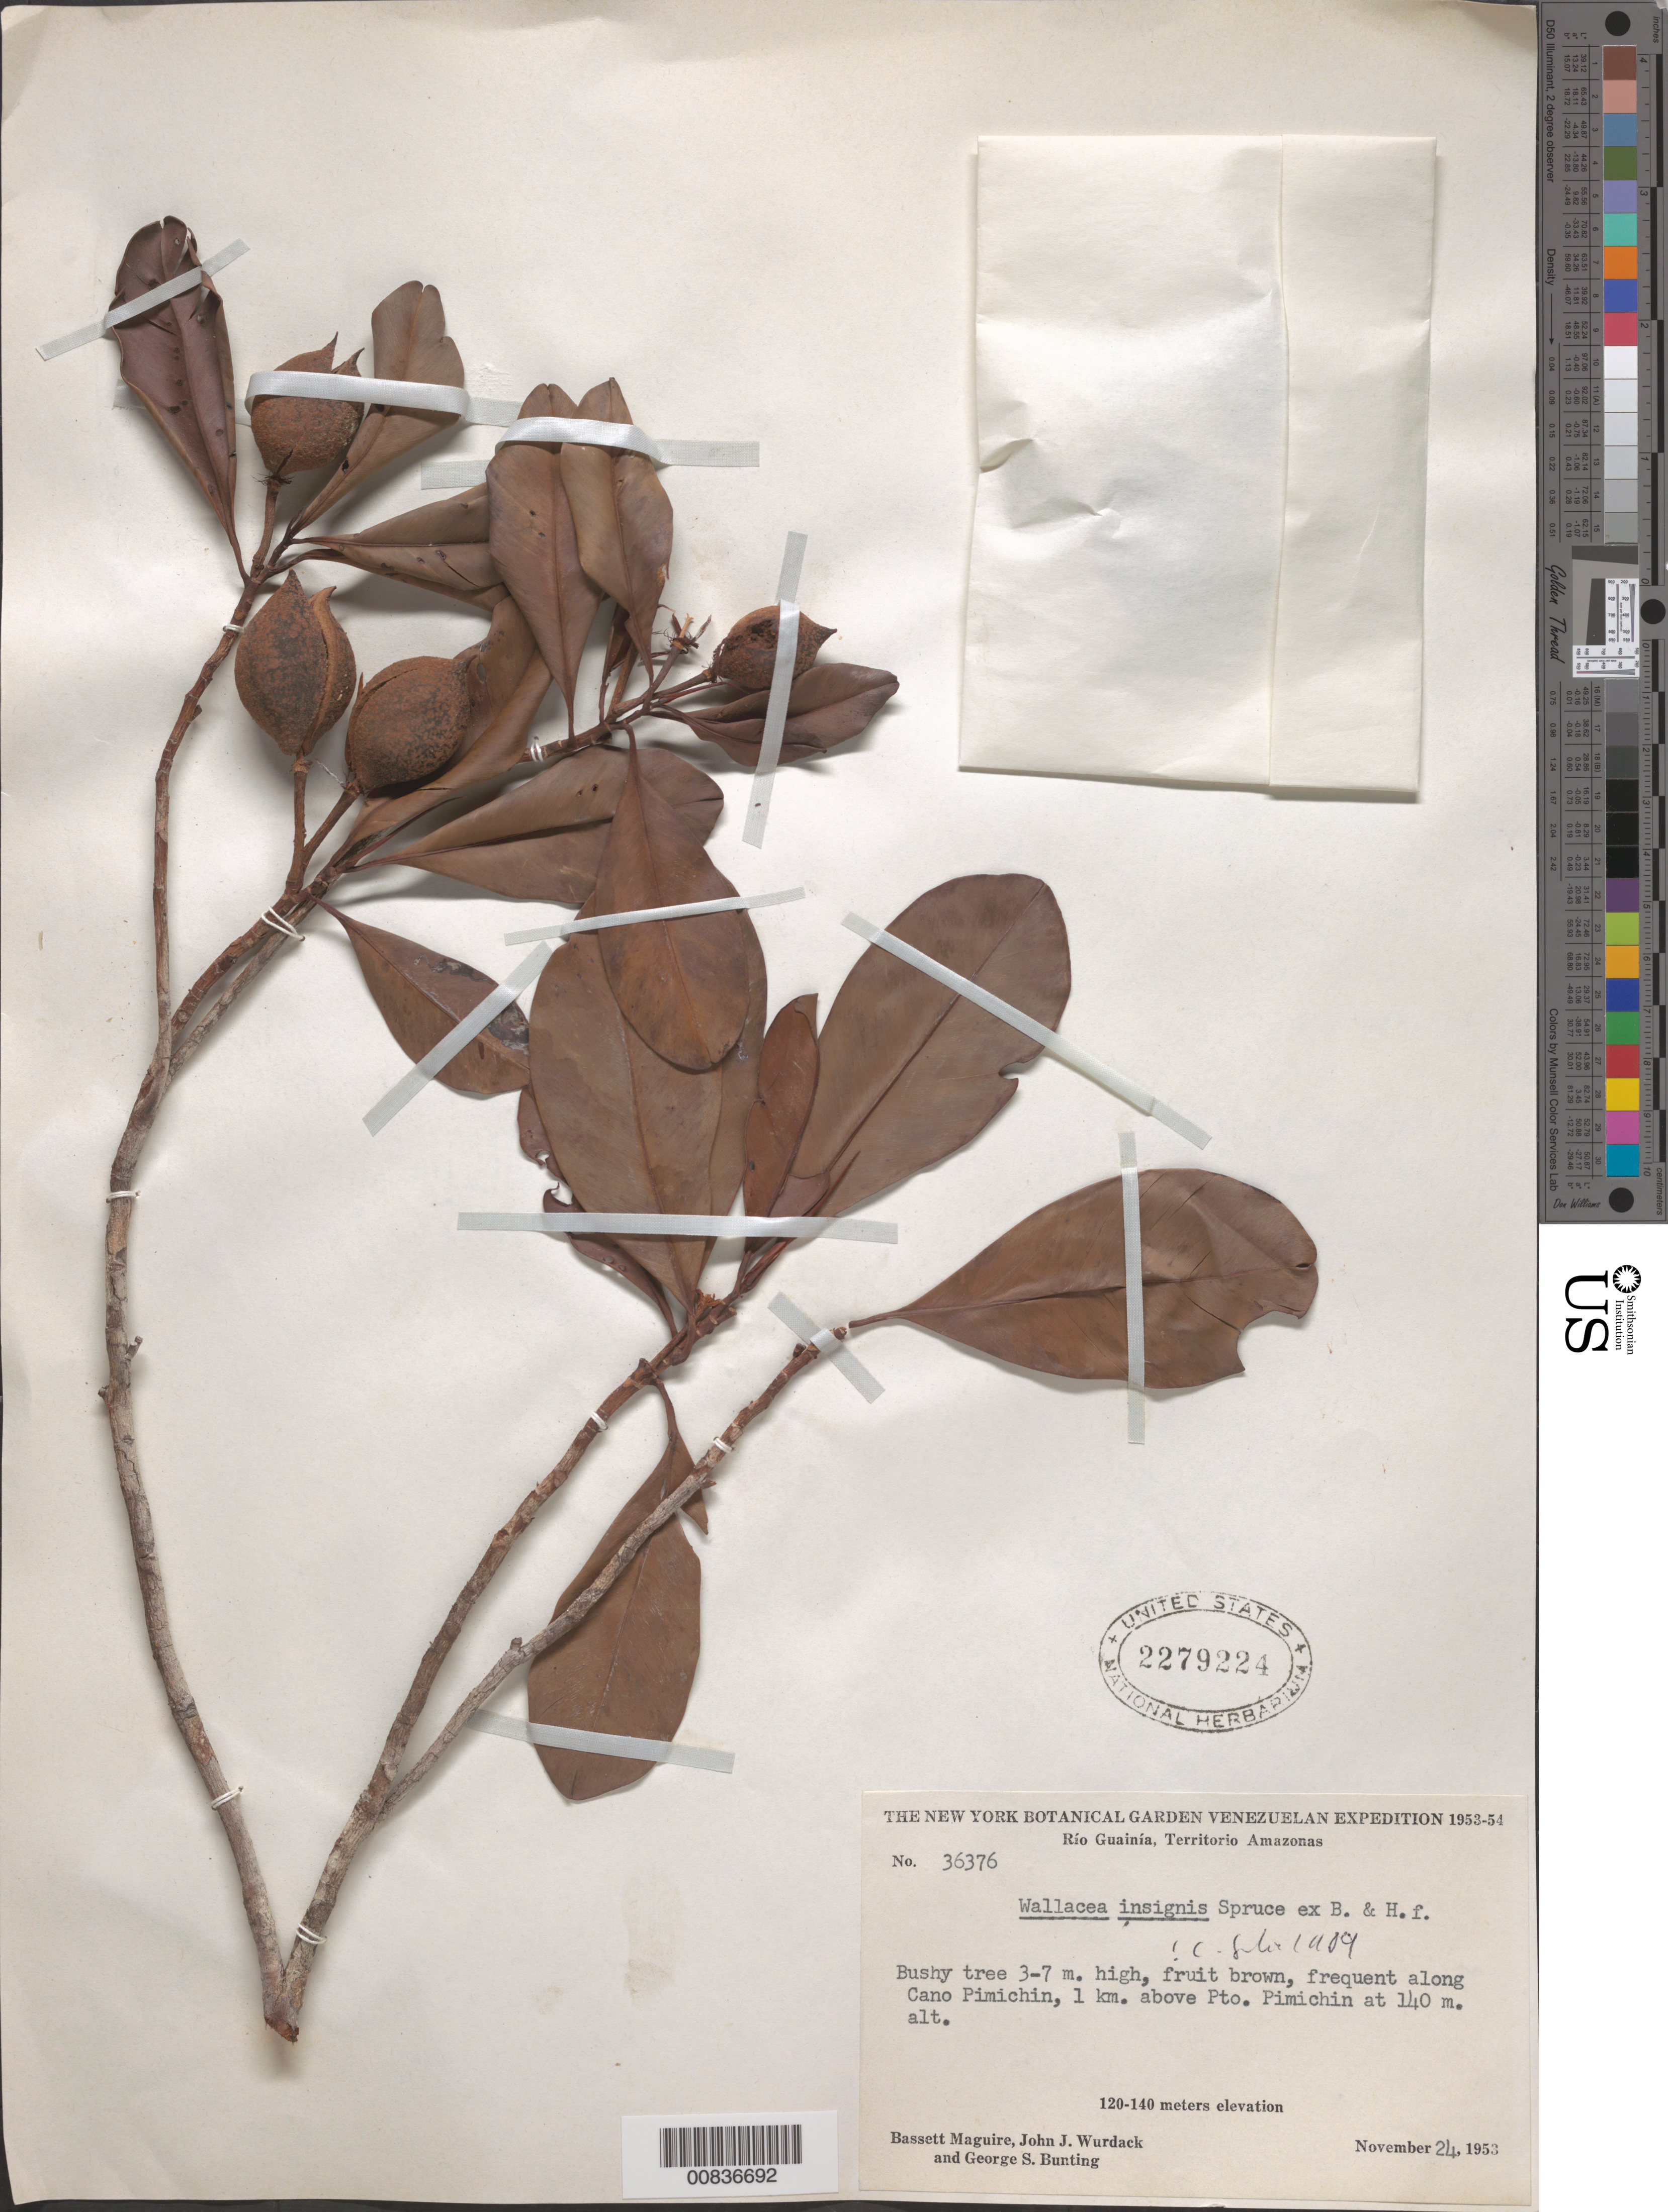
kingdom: Plantae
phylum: Tracheophyta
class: Magnoliopsida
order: Malpighiales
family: Ochnaceae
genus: Wallacea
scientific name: Wallacea insignis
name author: Spruce ex Benth. & Hook. f.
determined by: Sastre, C. H. L.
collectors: B. Maguire, J. J. Wurdack & G. S. Bunting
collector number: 36376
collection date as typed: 24-Nov-53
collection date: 1953-11-24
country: Venezuela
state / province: Amazonas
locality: Río Guainía, Caño Pimichín, 1 km above Pimichín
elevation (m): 140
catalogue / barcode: US 2279224